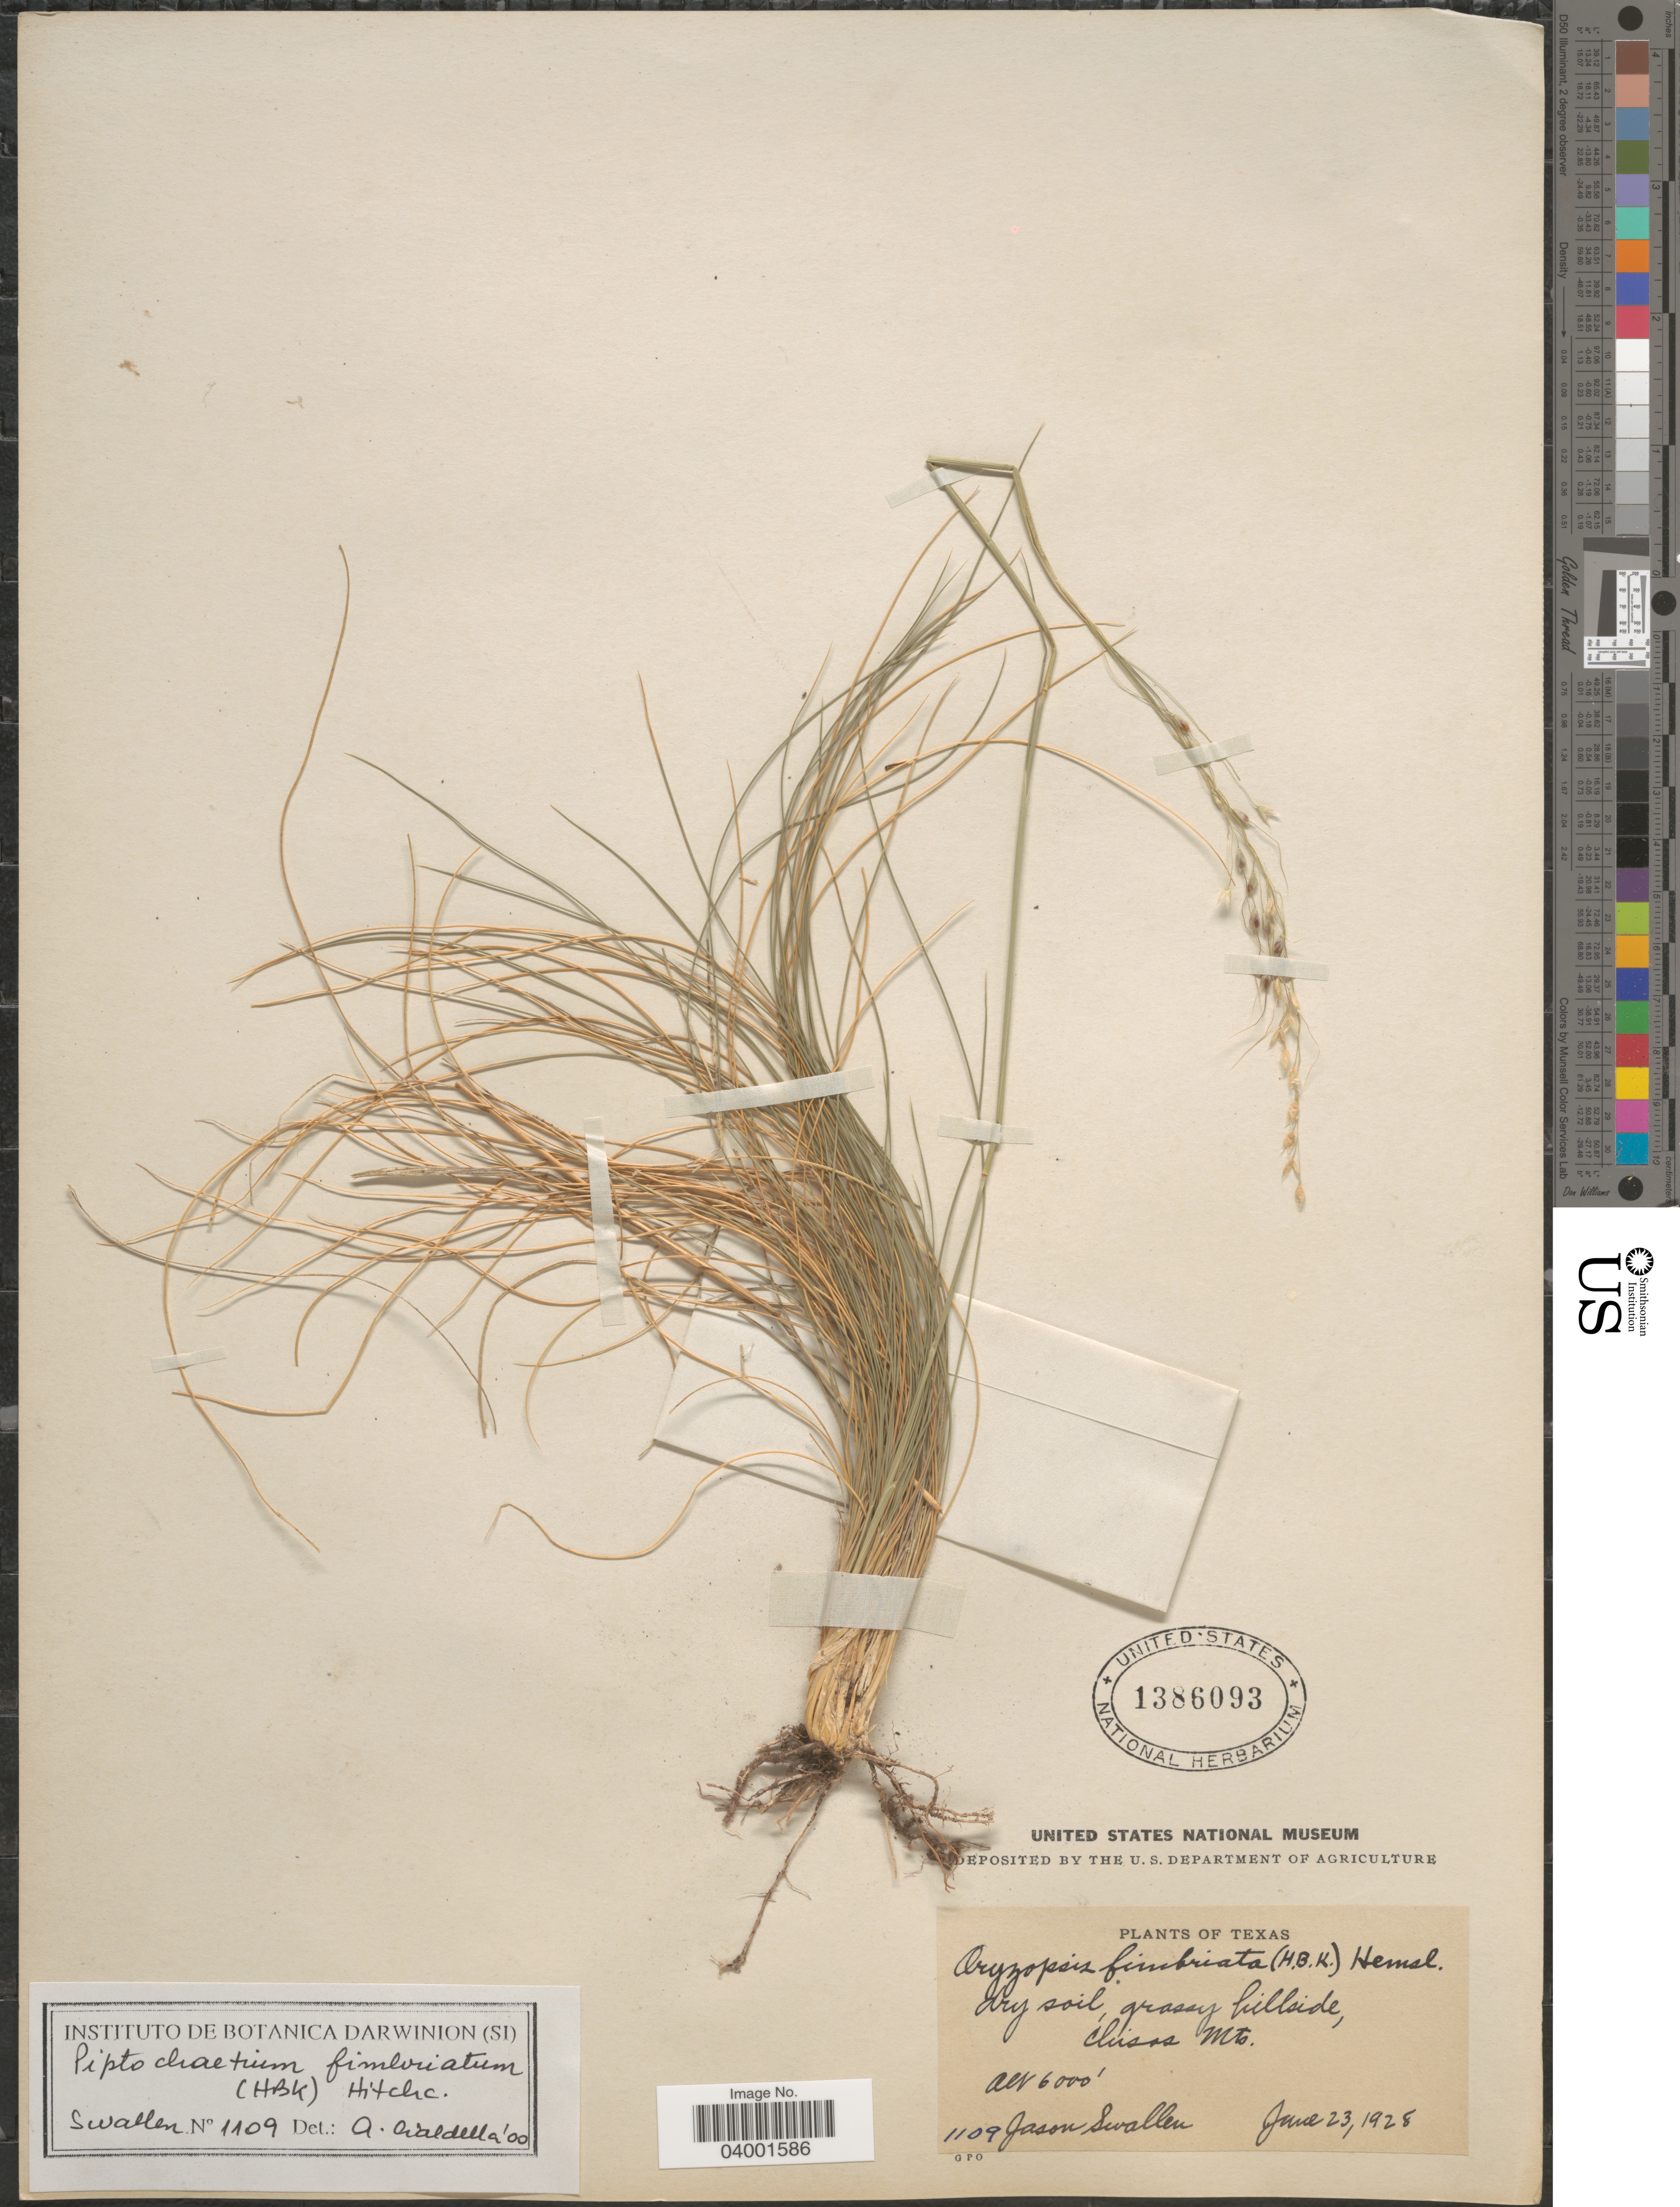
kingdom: Plantae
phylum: Tracheophyta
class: Liliopsida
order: Poales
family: Poaceae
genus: Piptochaetium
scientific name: Piptochaetium fimbriatum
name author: (Kunth) Hitchc.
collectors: J. R. Swallen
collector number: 1109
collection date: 1928-06-23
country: United States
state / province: Texas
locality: Dry soil, grassy hillside, Chisos Mts.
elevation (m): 1829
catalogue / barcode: US 1386093